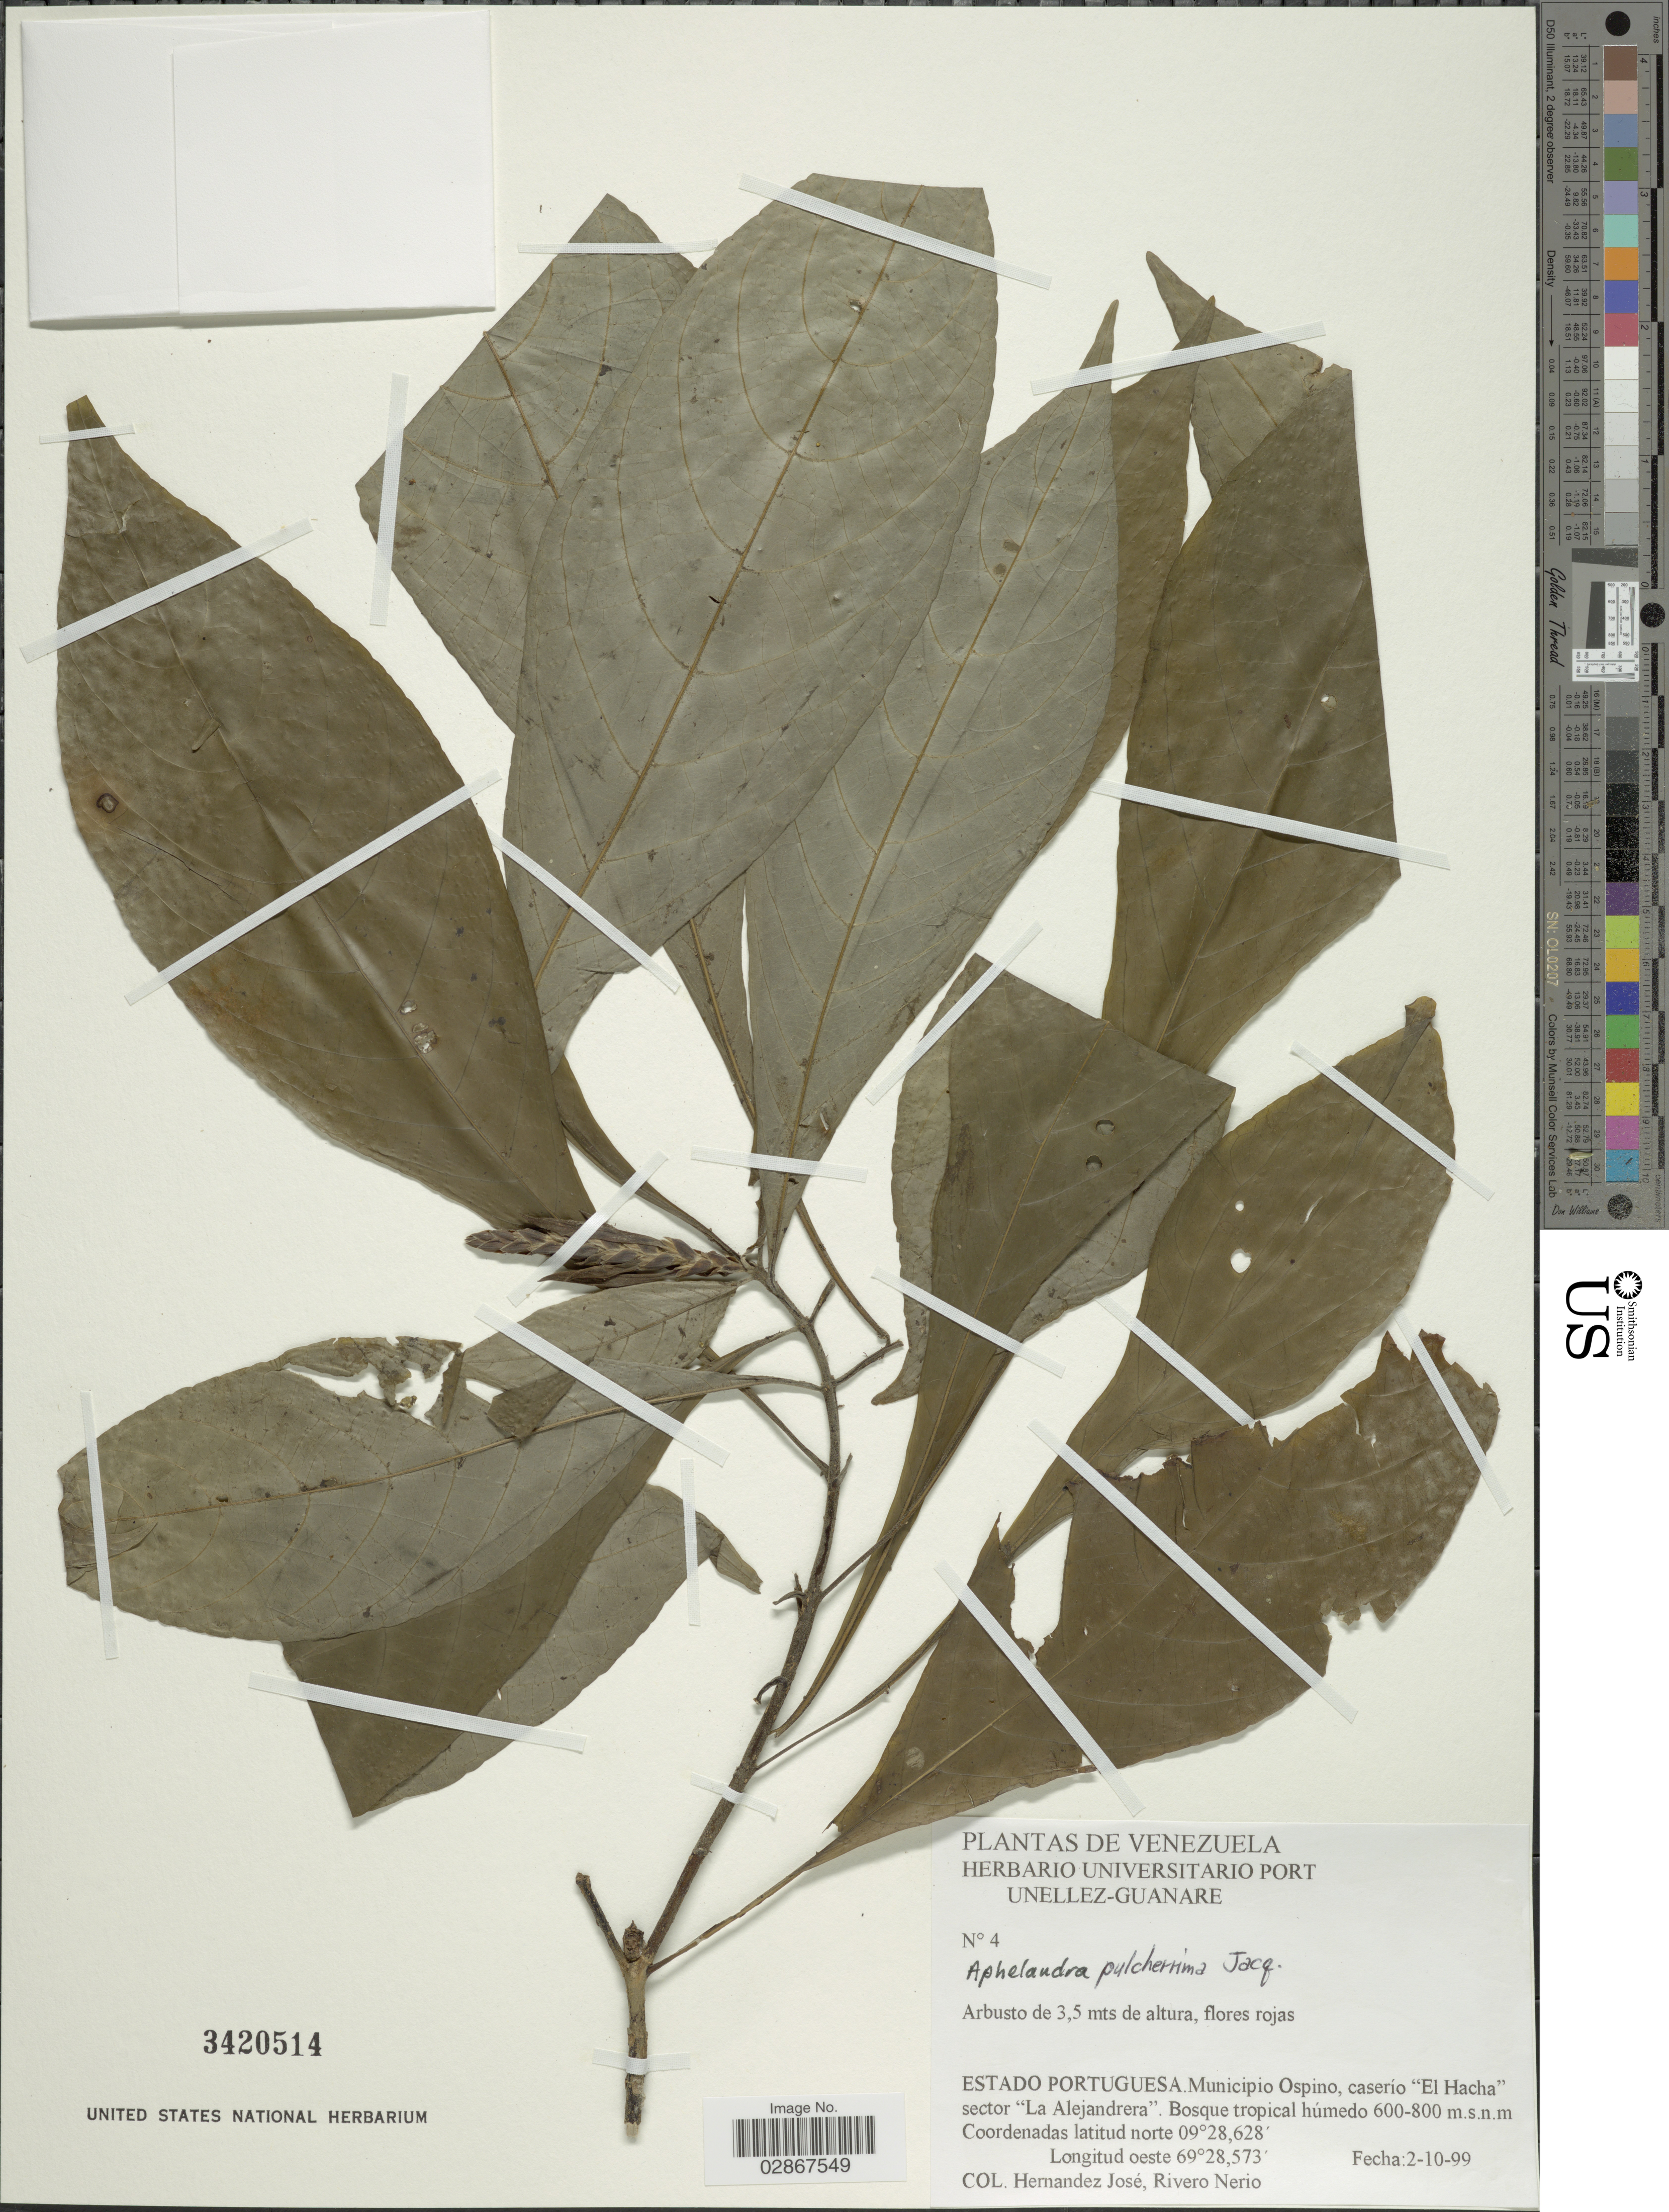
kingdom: Plantae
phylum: Tracheophyta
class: Magnoliopsida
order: Lamiales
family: Acanthaceae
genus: Aphelandra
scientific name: Aphelandra pulcherrima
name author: (Jacq.) Kunth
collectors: R. N. Hernandez Jose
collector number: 4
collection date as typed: Transcribed d/m/y: 2/10/99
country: Venezuela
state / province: Portuguesa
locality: Municipio Ospino, caserío "El Hacha" sector "La Alejandra".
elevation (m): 600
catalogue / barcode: US 3420514